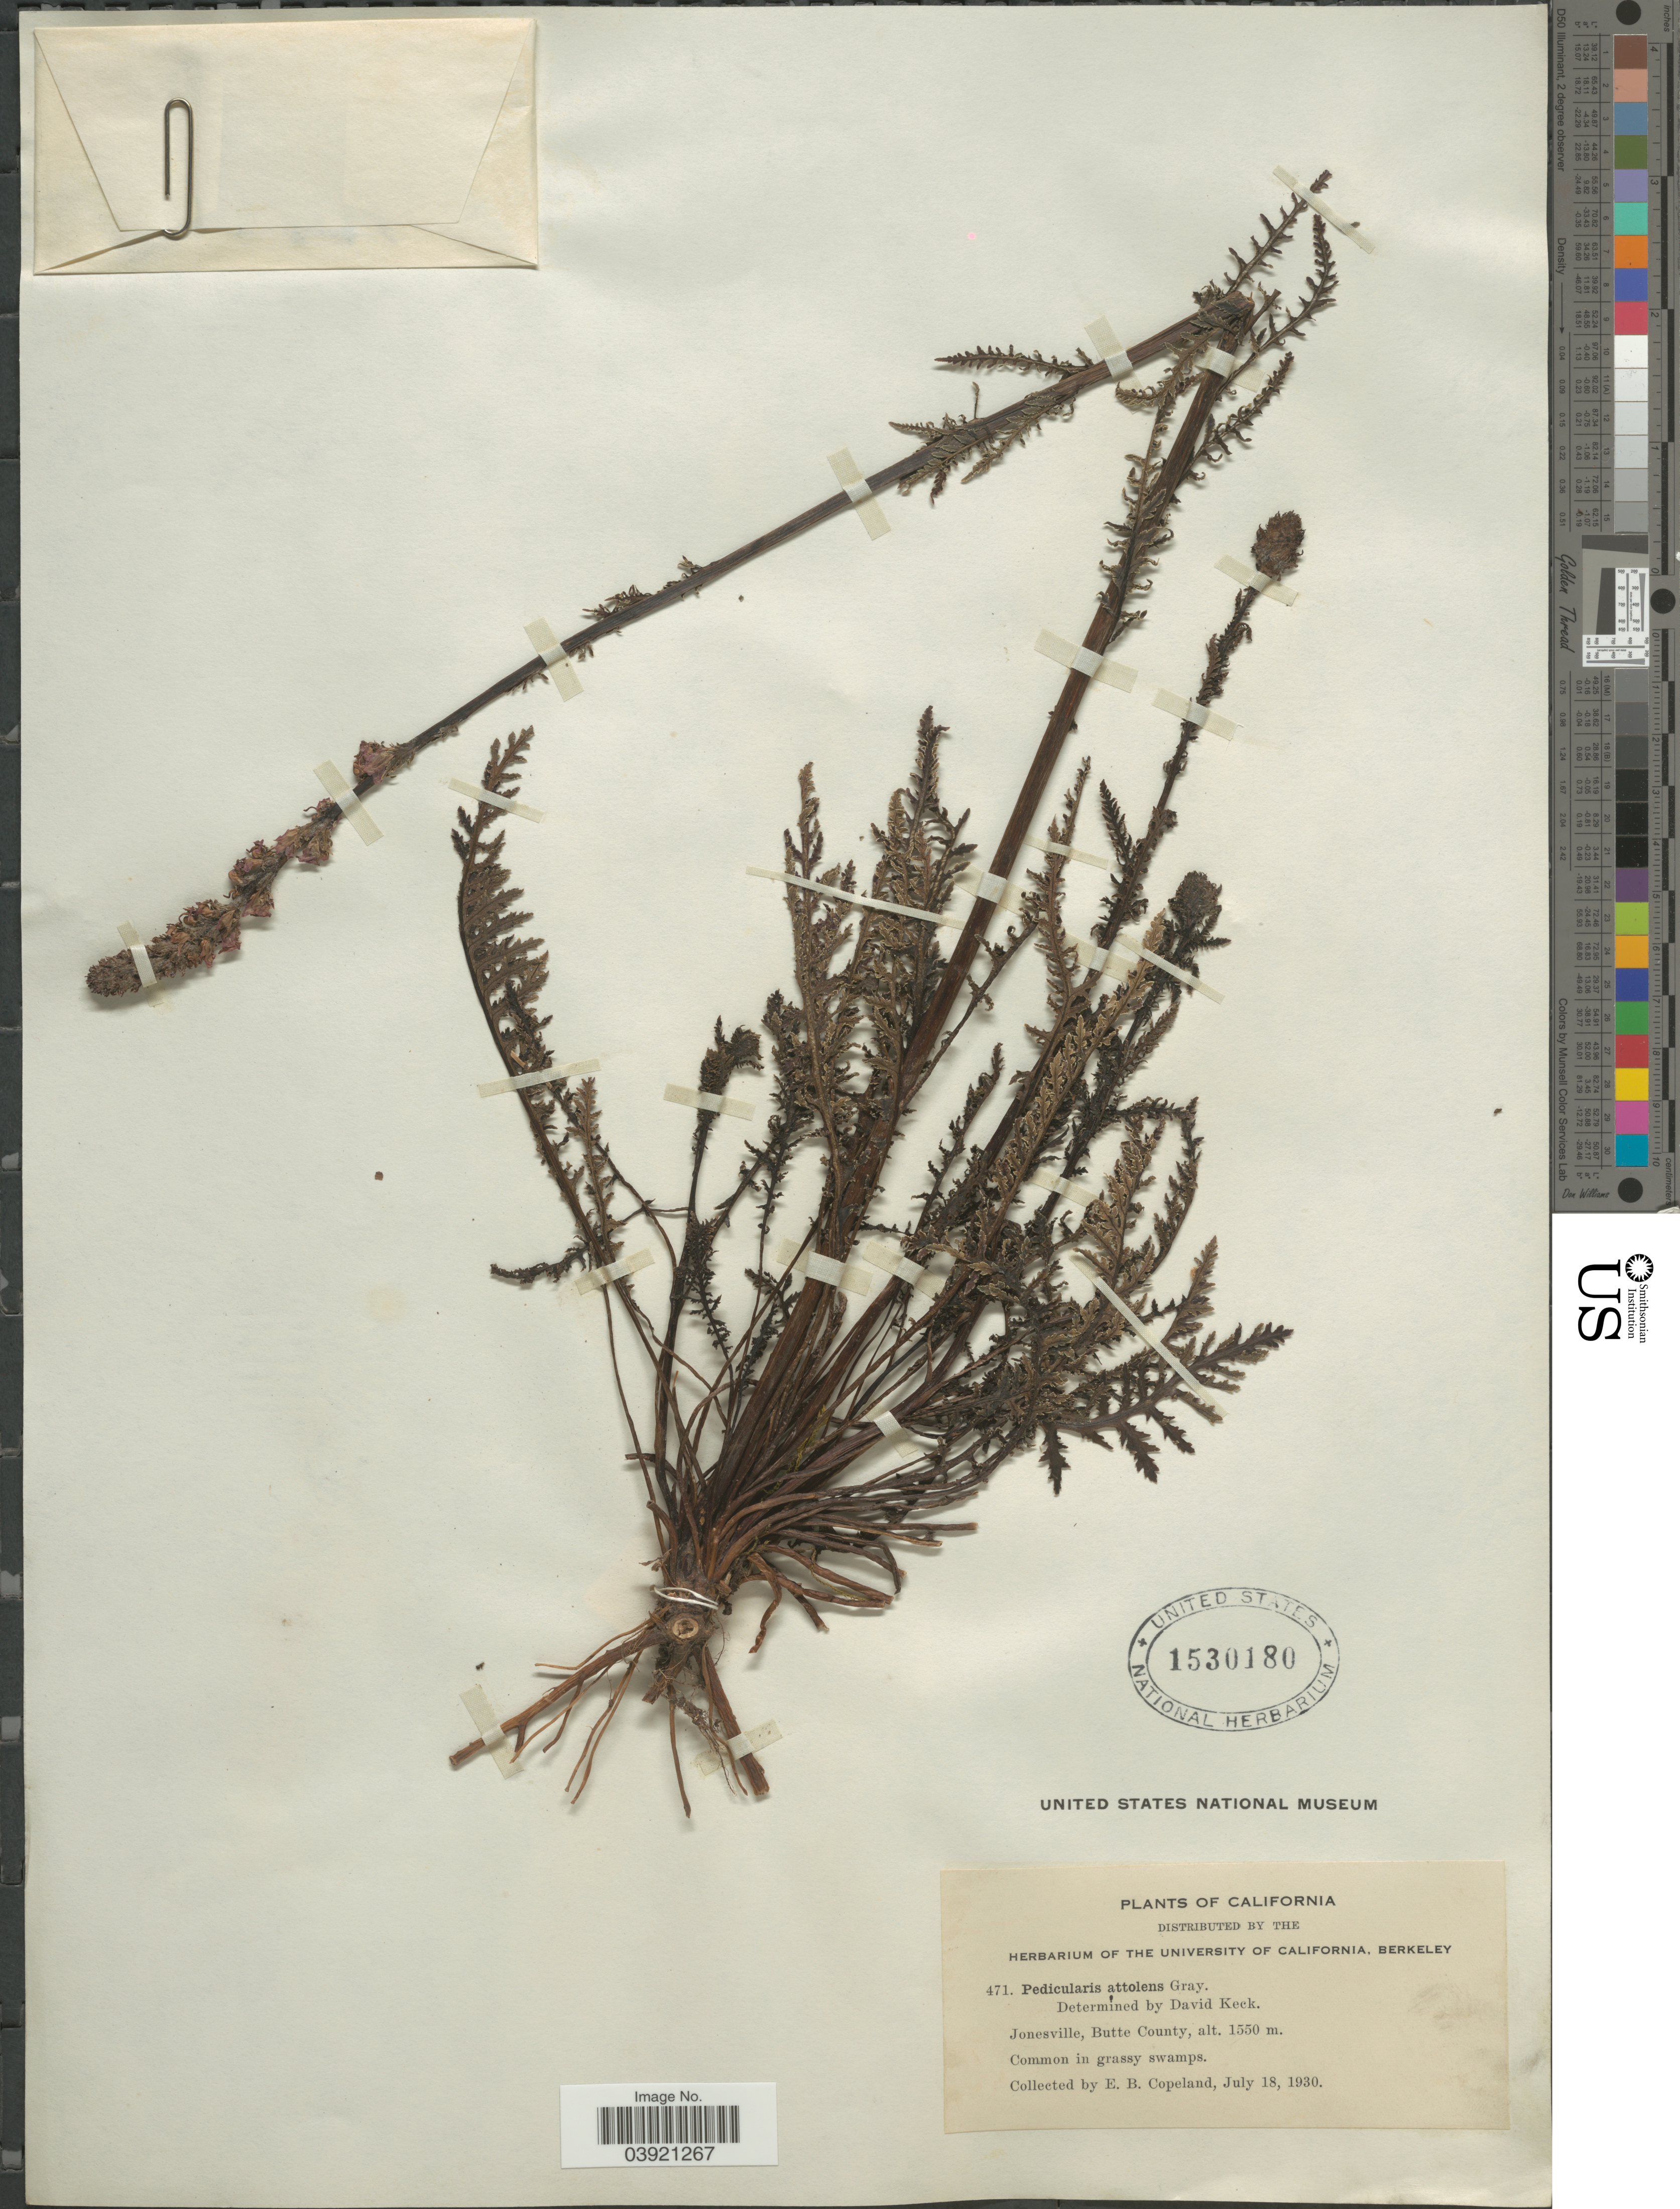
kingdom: Plantae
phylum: Tracheophyta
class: Magnoliopsida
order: Lamiales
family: Orobanchaceae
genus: Pedicularis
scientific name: Pedicularis attollens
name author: A. Gray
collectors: E. B. Copeland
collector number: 471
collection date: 1930-07-18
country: United States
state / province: California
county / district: Butte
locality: Jonesville, Butte County.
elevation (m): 1550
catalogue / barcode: US 1530180